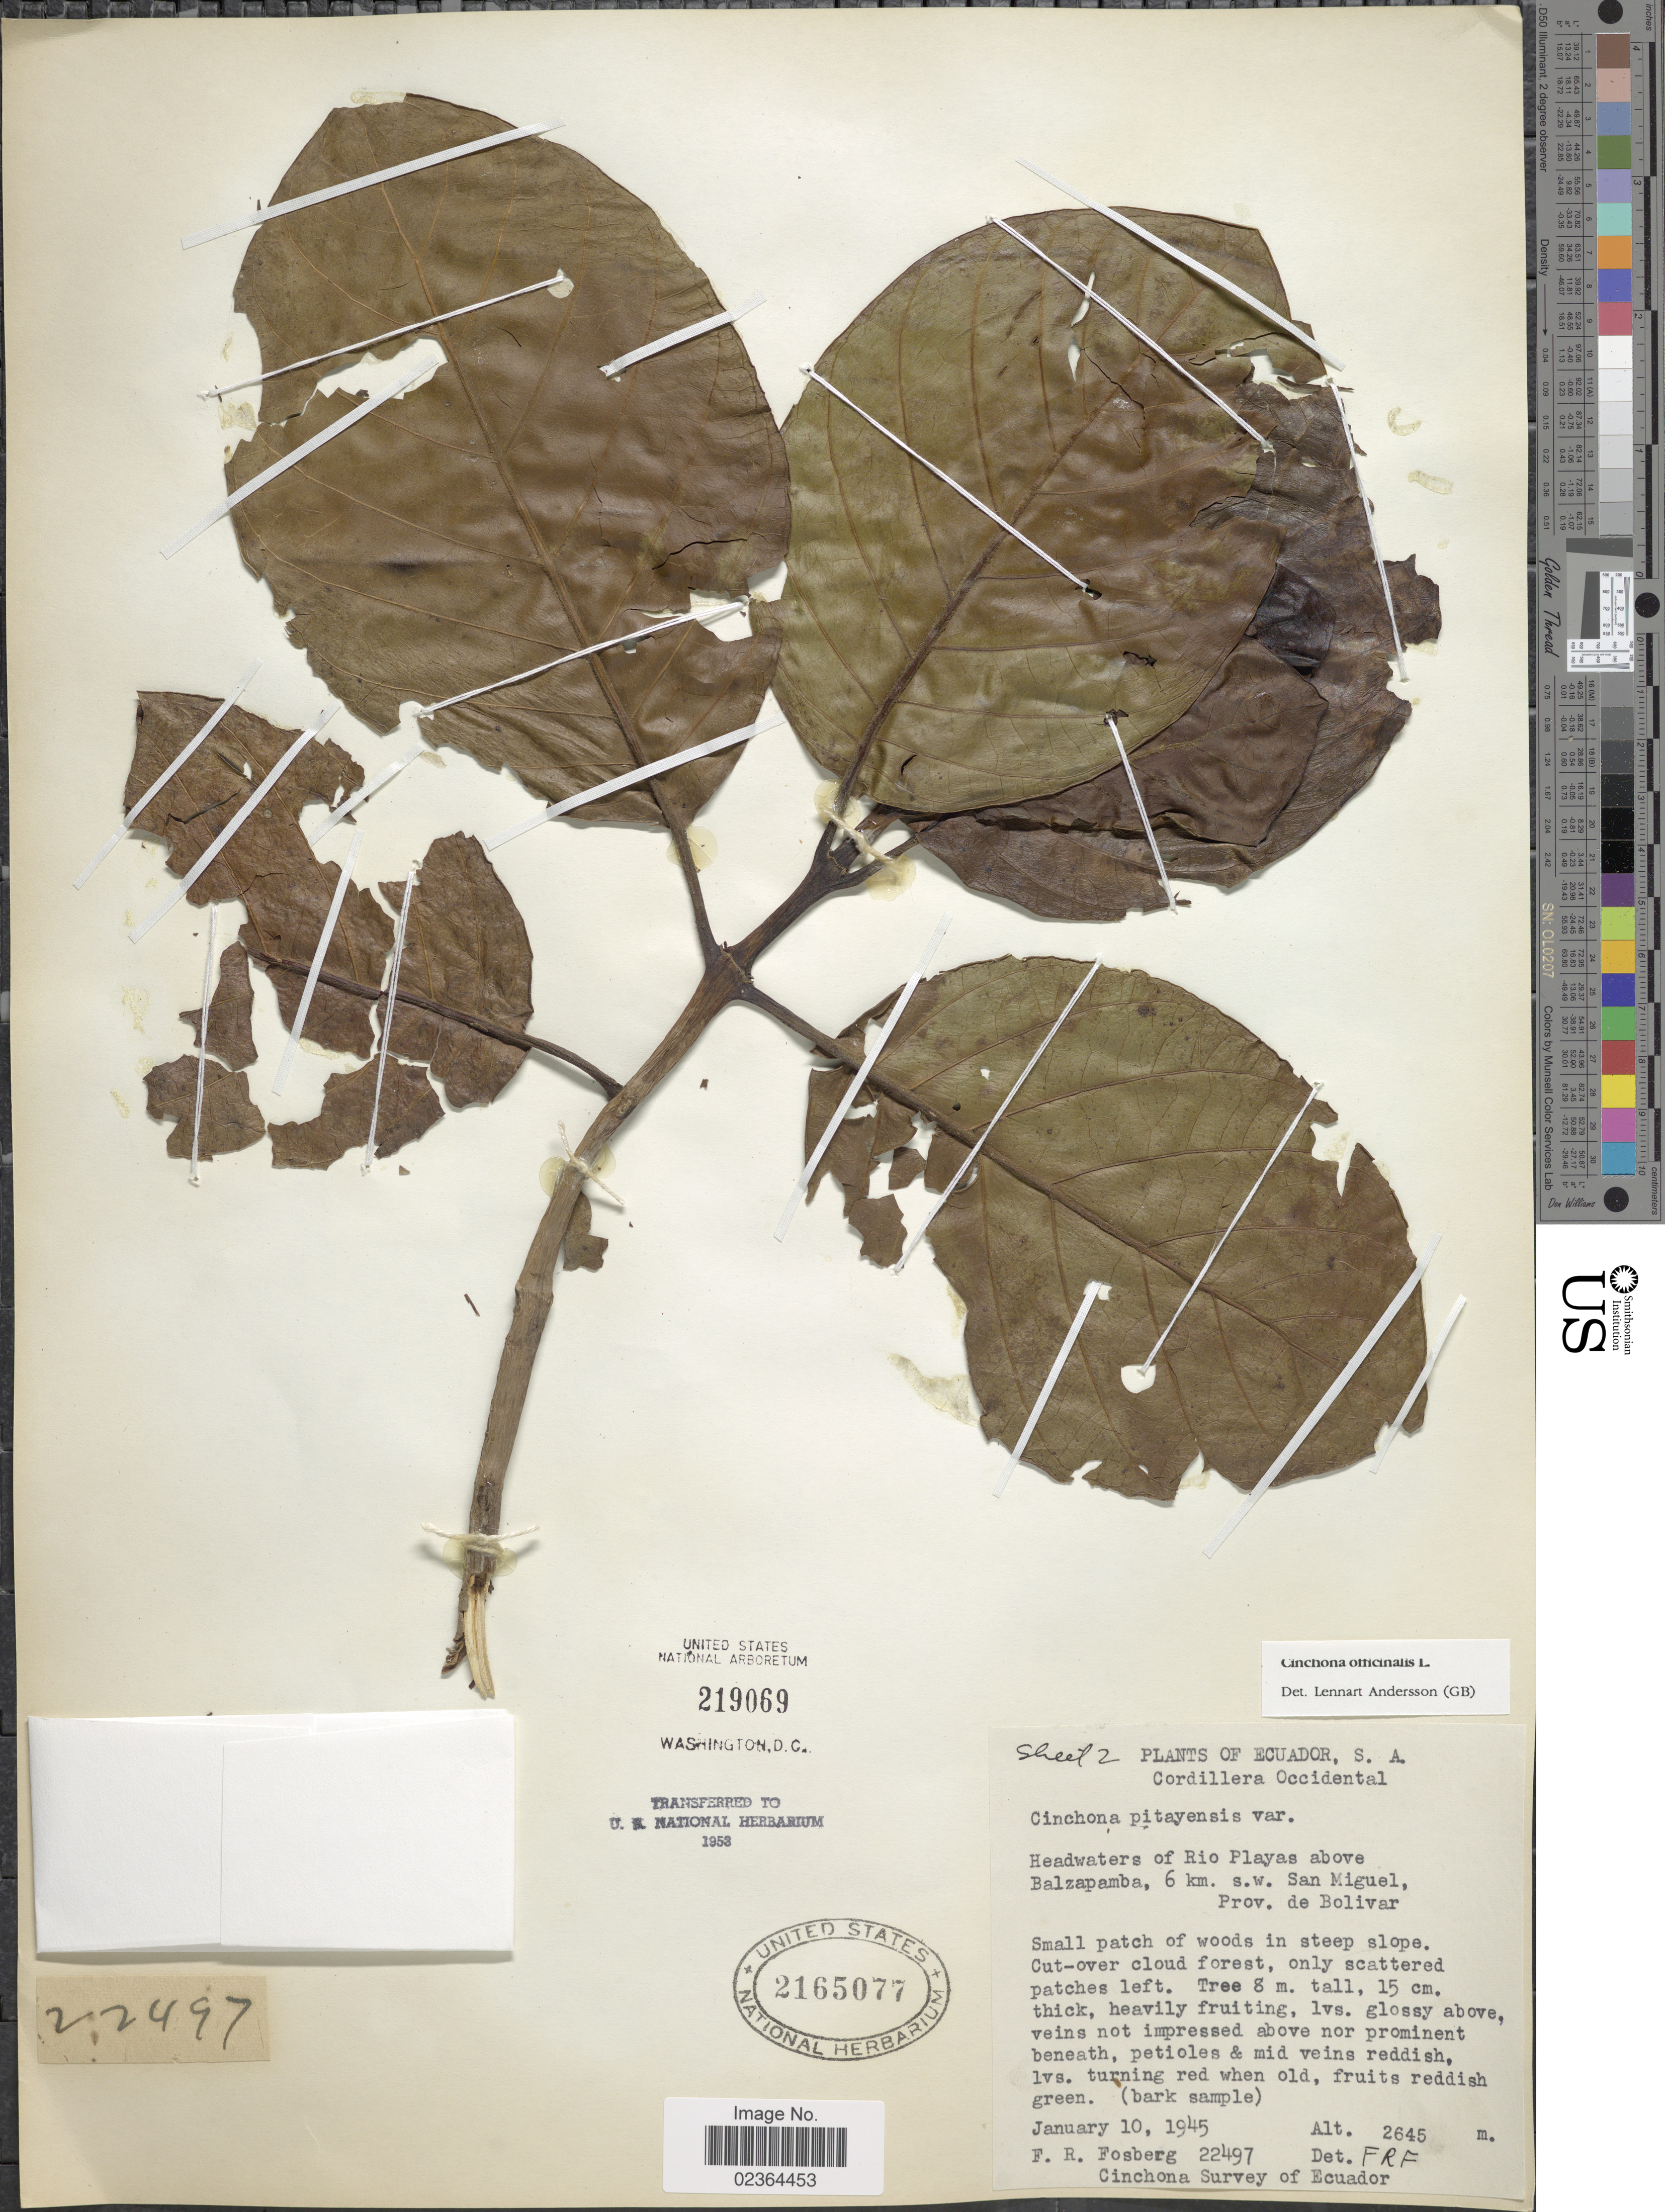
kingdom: Plantae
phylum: Tracheophyta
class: Magnoliopsida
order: Gentianales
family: Rubiaceae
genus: Cinchona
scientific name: Cinchona officinalis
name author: L.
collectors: F. R. Fosberg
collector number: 2645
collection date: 1945-01-10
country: Ecuador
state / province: Bolívar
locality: Cordillera Occidental, Headwaters of Rio Playas above Balzapamba, 6 km. s.w. San Miguel, Prov. de Bolivar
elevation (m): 2645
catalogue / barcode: US 2165077